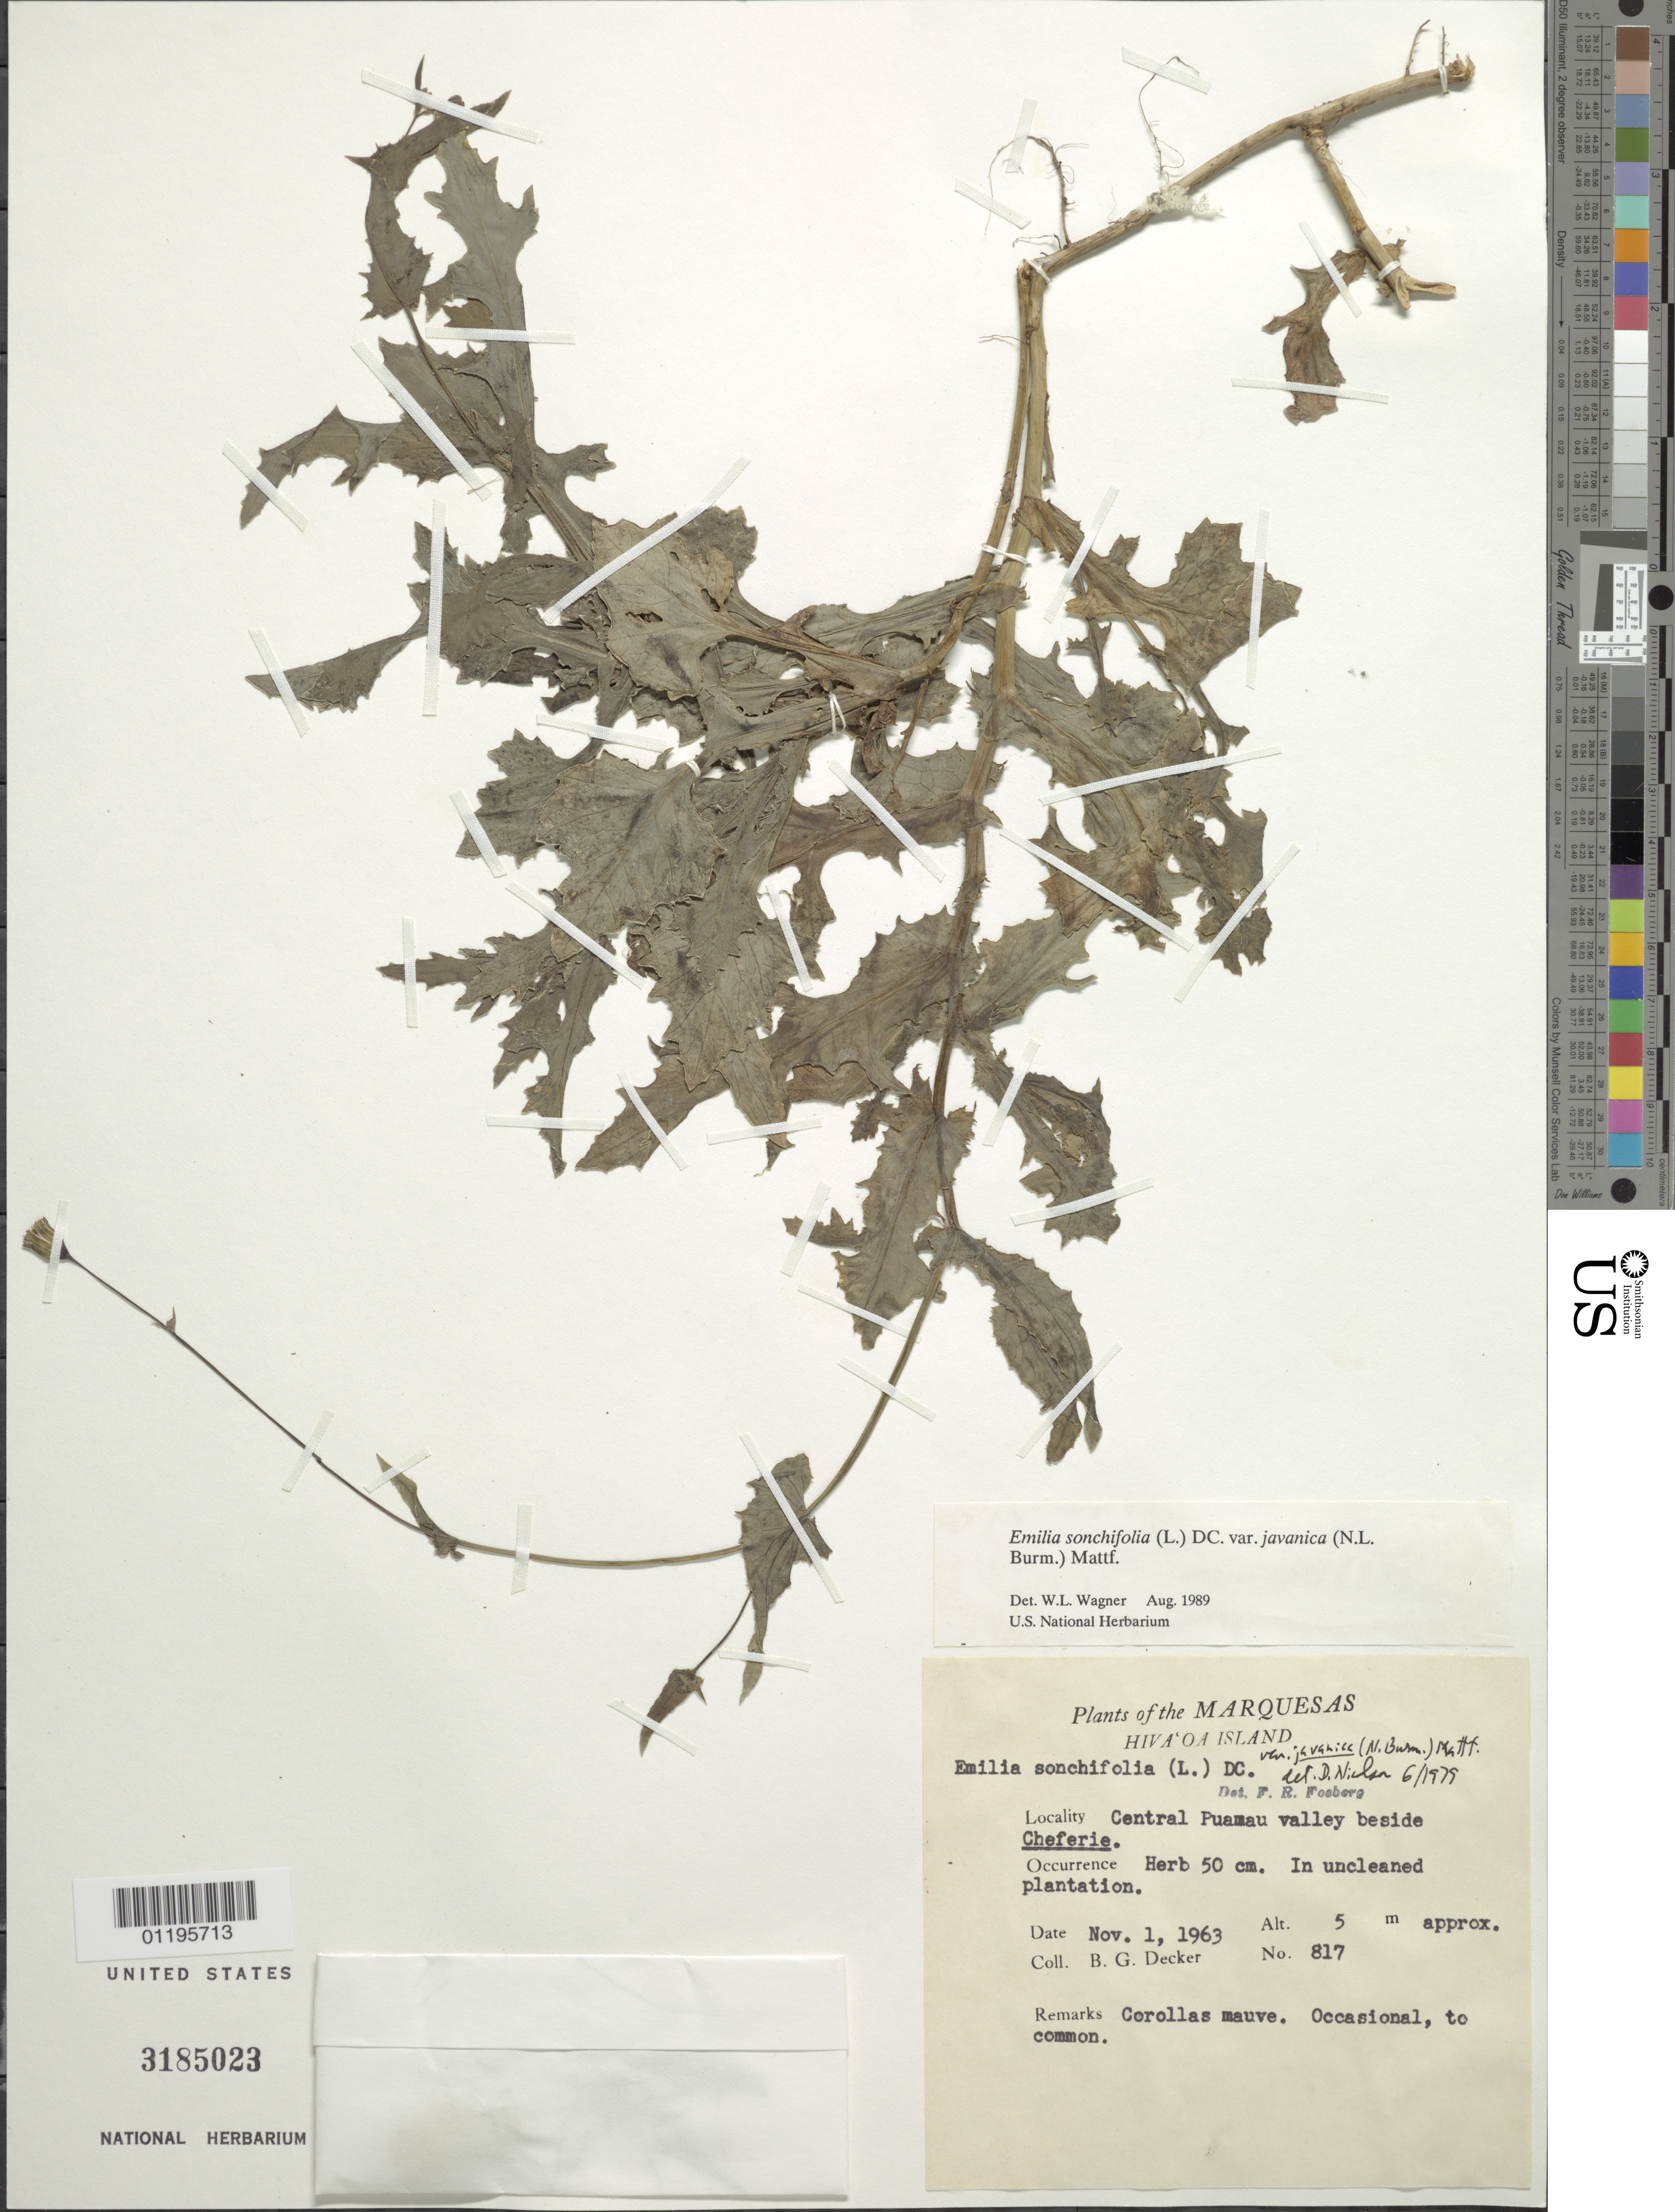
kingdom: Plantae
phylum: Tracheophyta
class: Magnoliopsida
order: Asterales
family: Asteraceae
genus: Emilia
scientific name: Emilia sonchifolia var. javanica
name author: (Burm. f.) Mattf.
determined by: Wagner, W. L., (BOT), Smithsonian Institution - National Museum of Natural History (UNITED STATES)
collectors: B. G. Decker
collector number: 817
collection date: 1963-11-01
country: French Polynesia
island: Hiva Oa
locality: central Puamau Valley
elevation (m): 5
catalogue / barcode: US 3185023